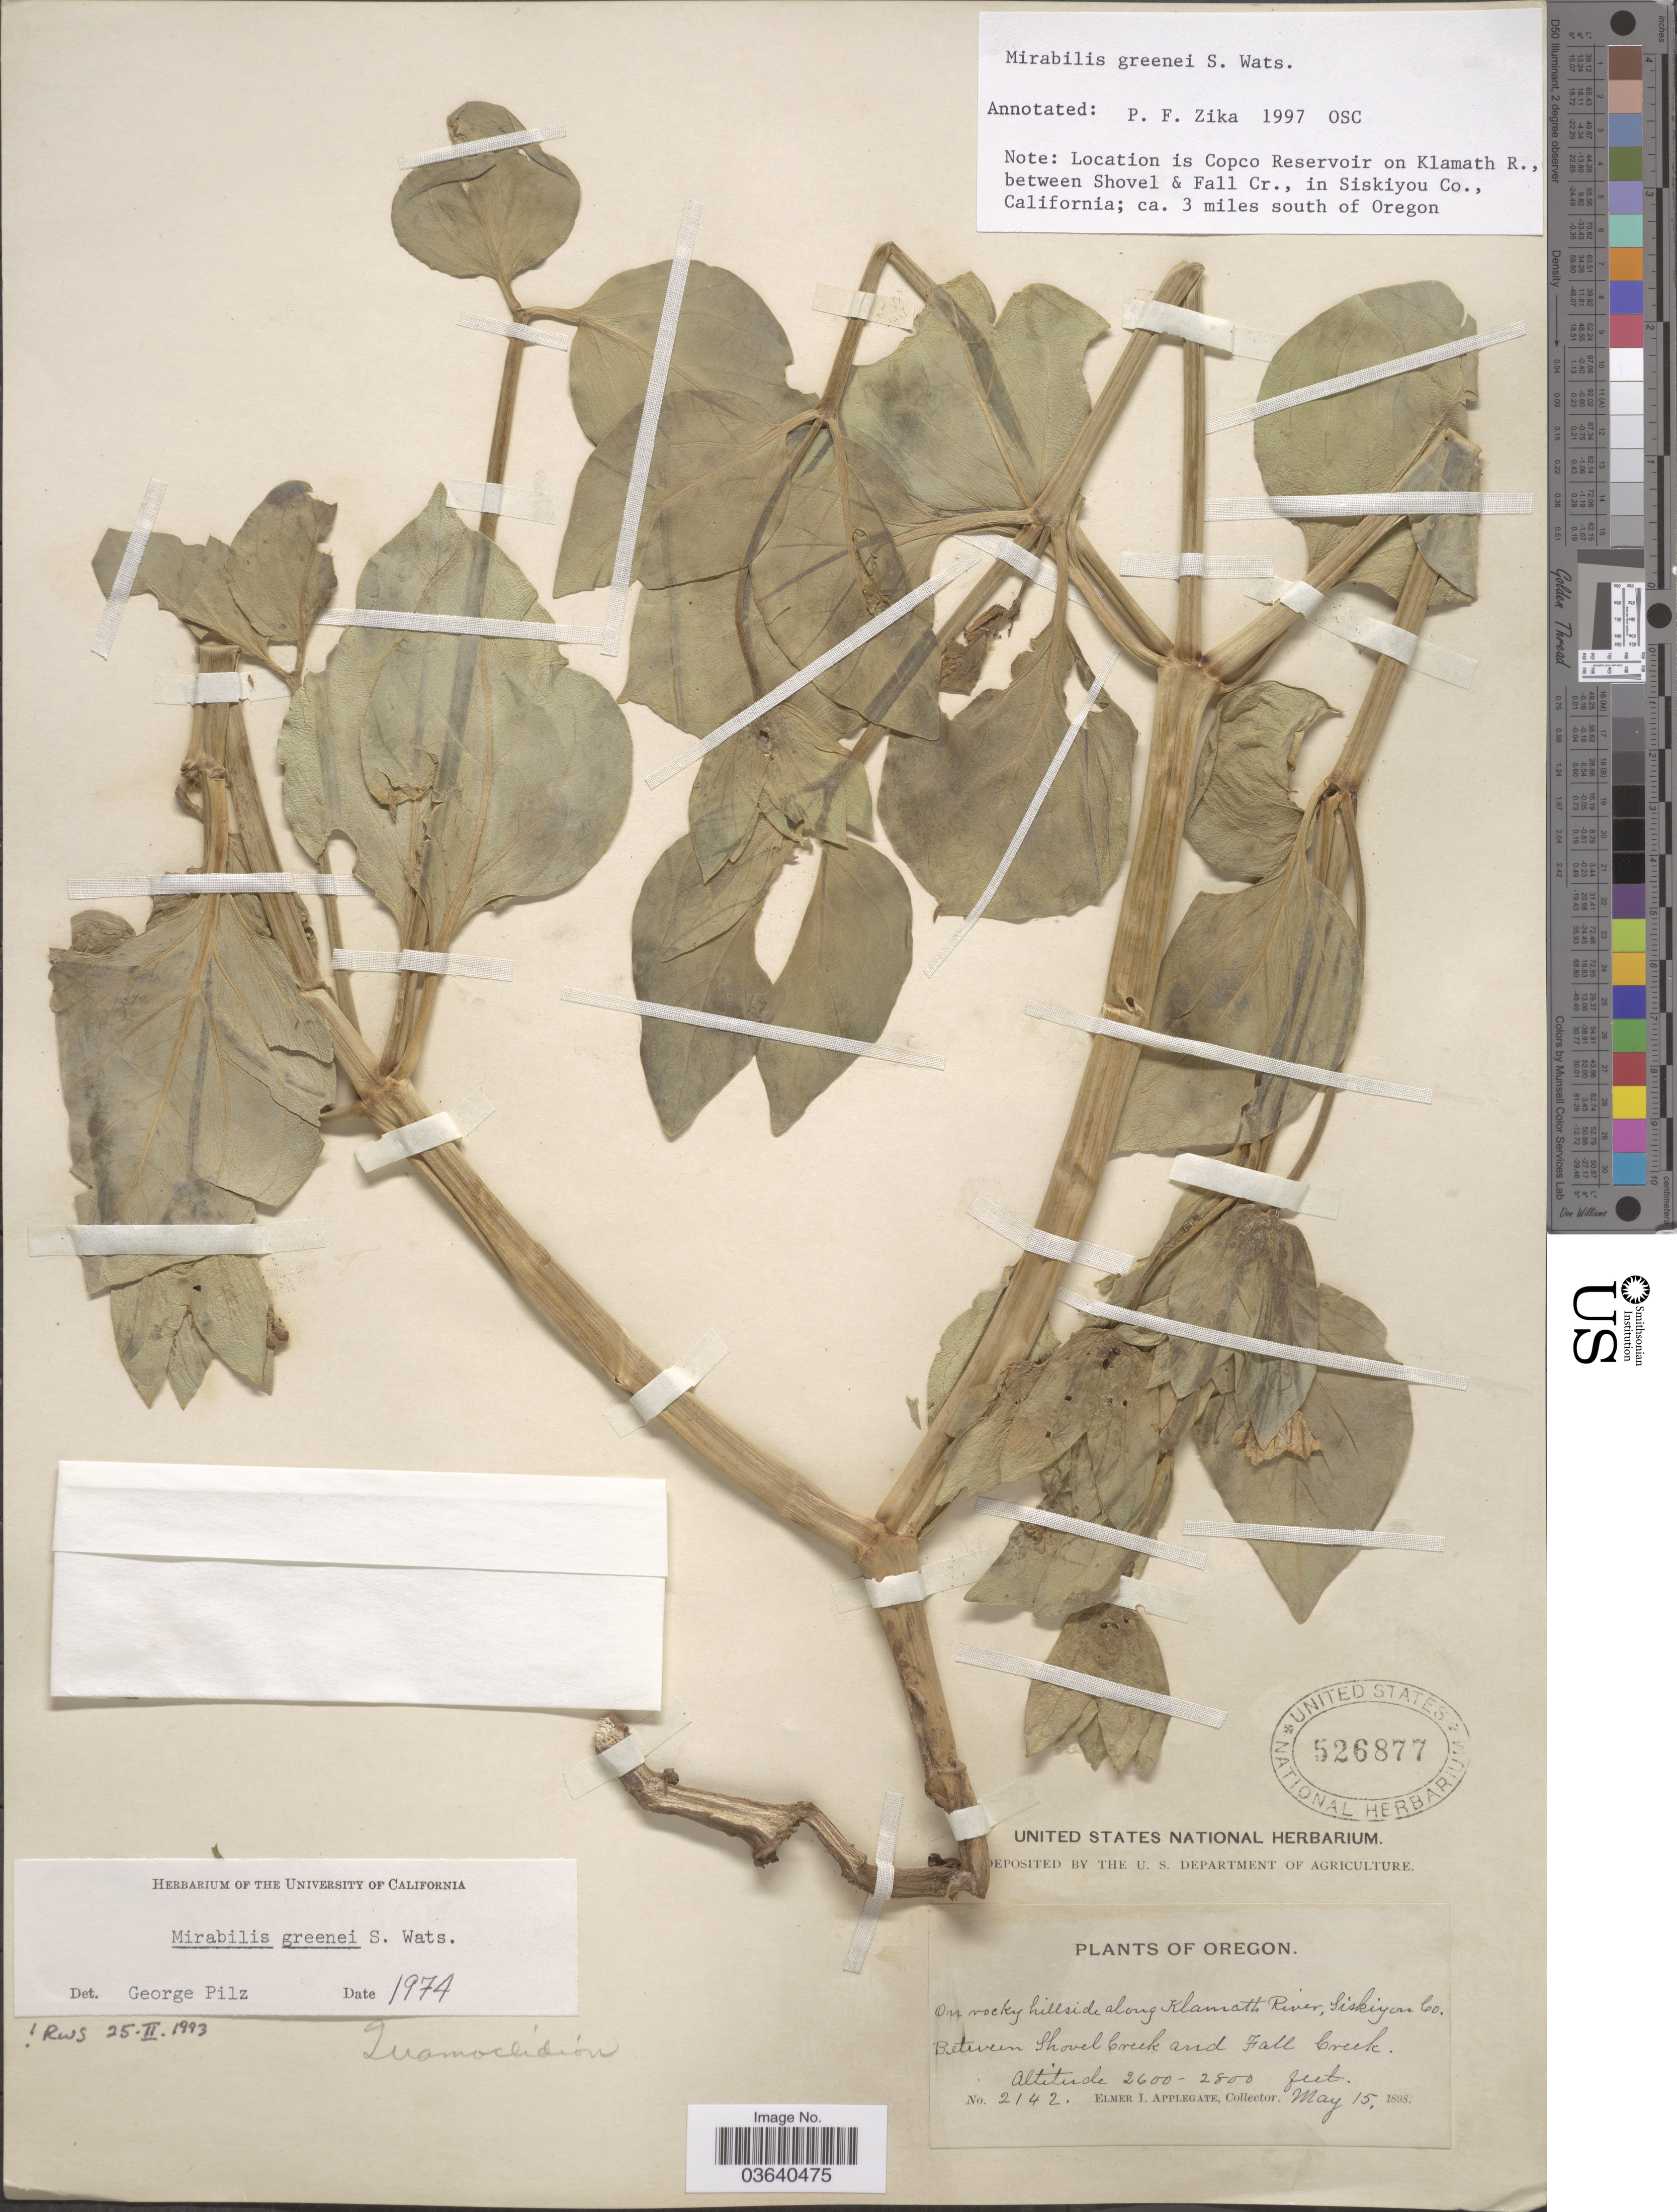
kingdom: Plantae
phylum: Tracheophyta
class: Magnoliopsida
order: Caryophyllales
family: Nyctaginaceae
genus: Mirabilis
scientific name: Mirabilis greenei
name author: S. Watson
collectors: E. I. Applegate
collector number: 2142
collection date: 1898-05-15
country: United States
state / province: Oregon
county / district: Siskiyou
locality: On rocky hillside along Klamath River, Siskiyou Co. Between Shovel Creek and Fall Creek.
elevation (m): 792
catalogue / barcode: US 526877